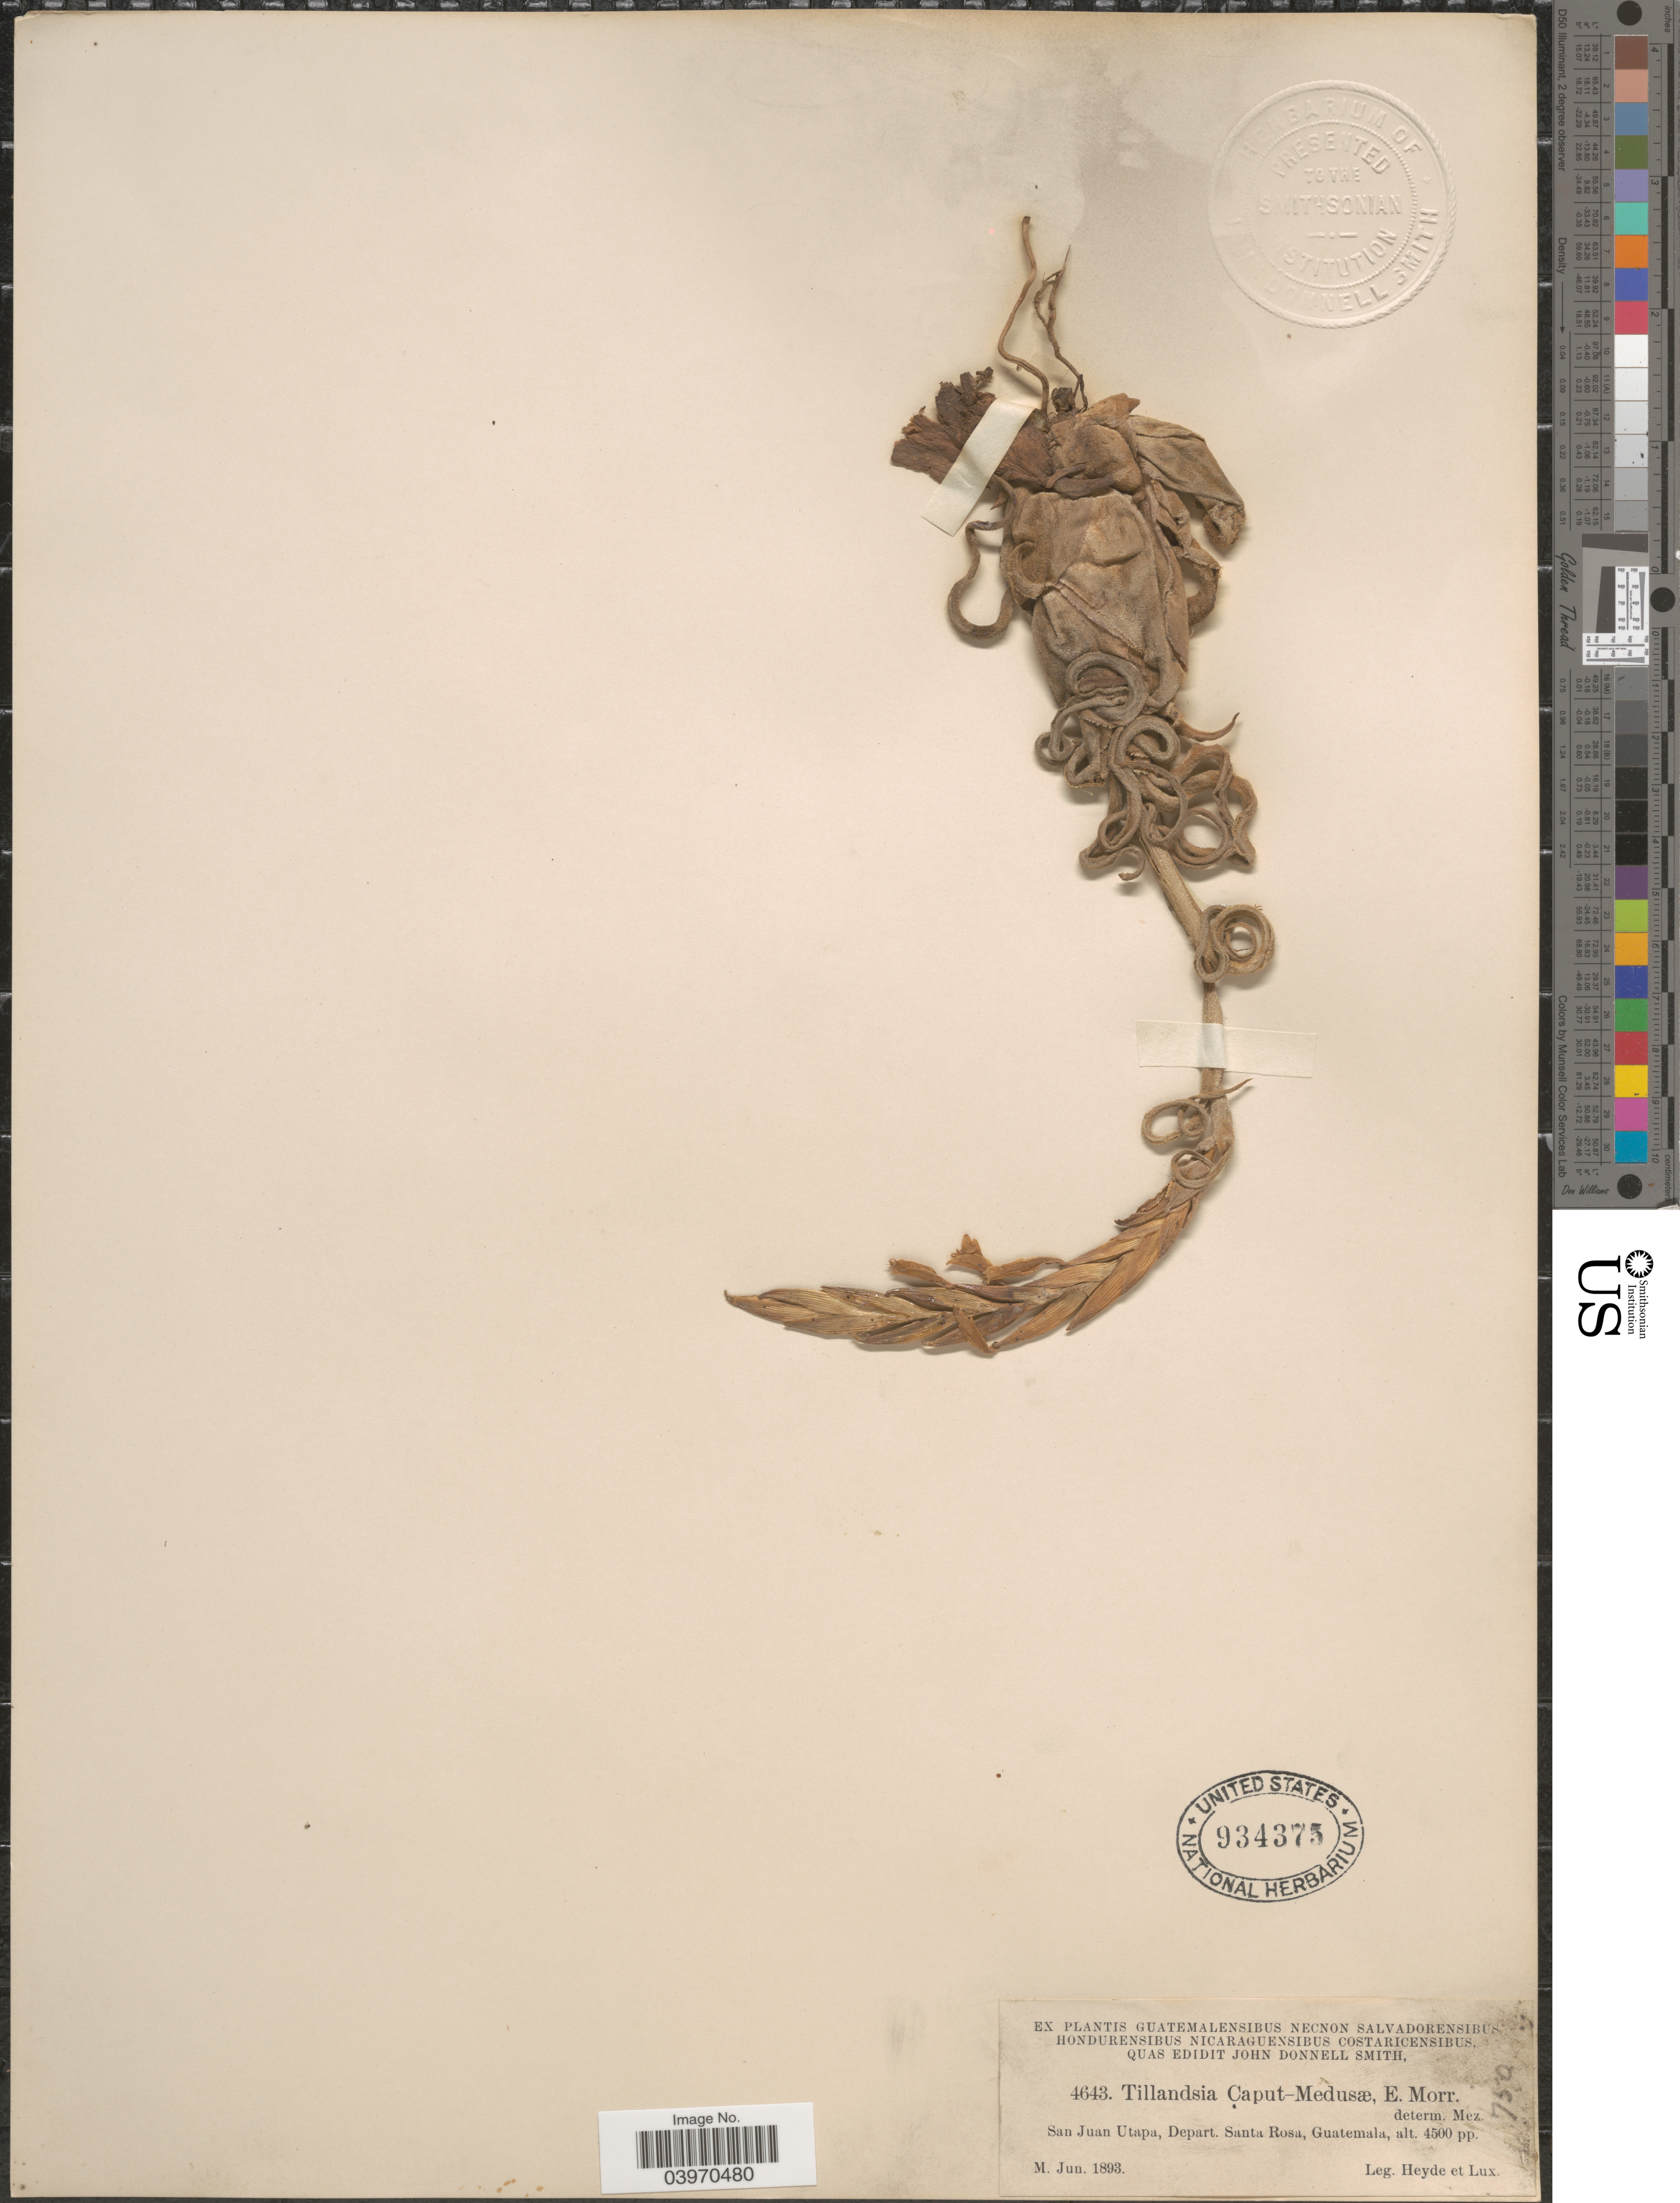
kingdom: Plantae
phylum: Tracheophyta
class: Liliopsida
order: Poales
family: Bromeliaceae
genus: Tillandsia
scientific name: Tillandsia caput-medusae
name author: É. Morren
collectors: Heyde & Lux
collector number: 4643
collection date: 1893-06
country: Guatemala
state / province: Santa Rosa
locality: San Juan Utapa, Depart. Santa Rosa.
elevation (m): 1372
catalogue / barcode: US 934375